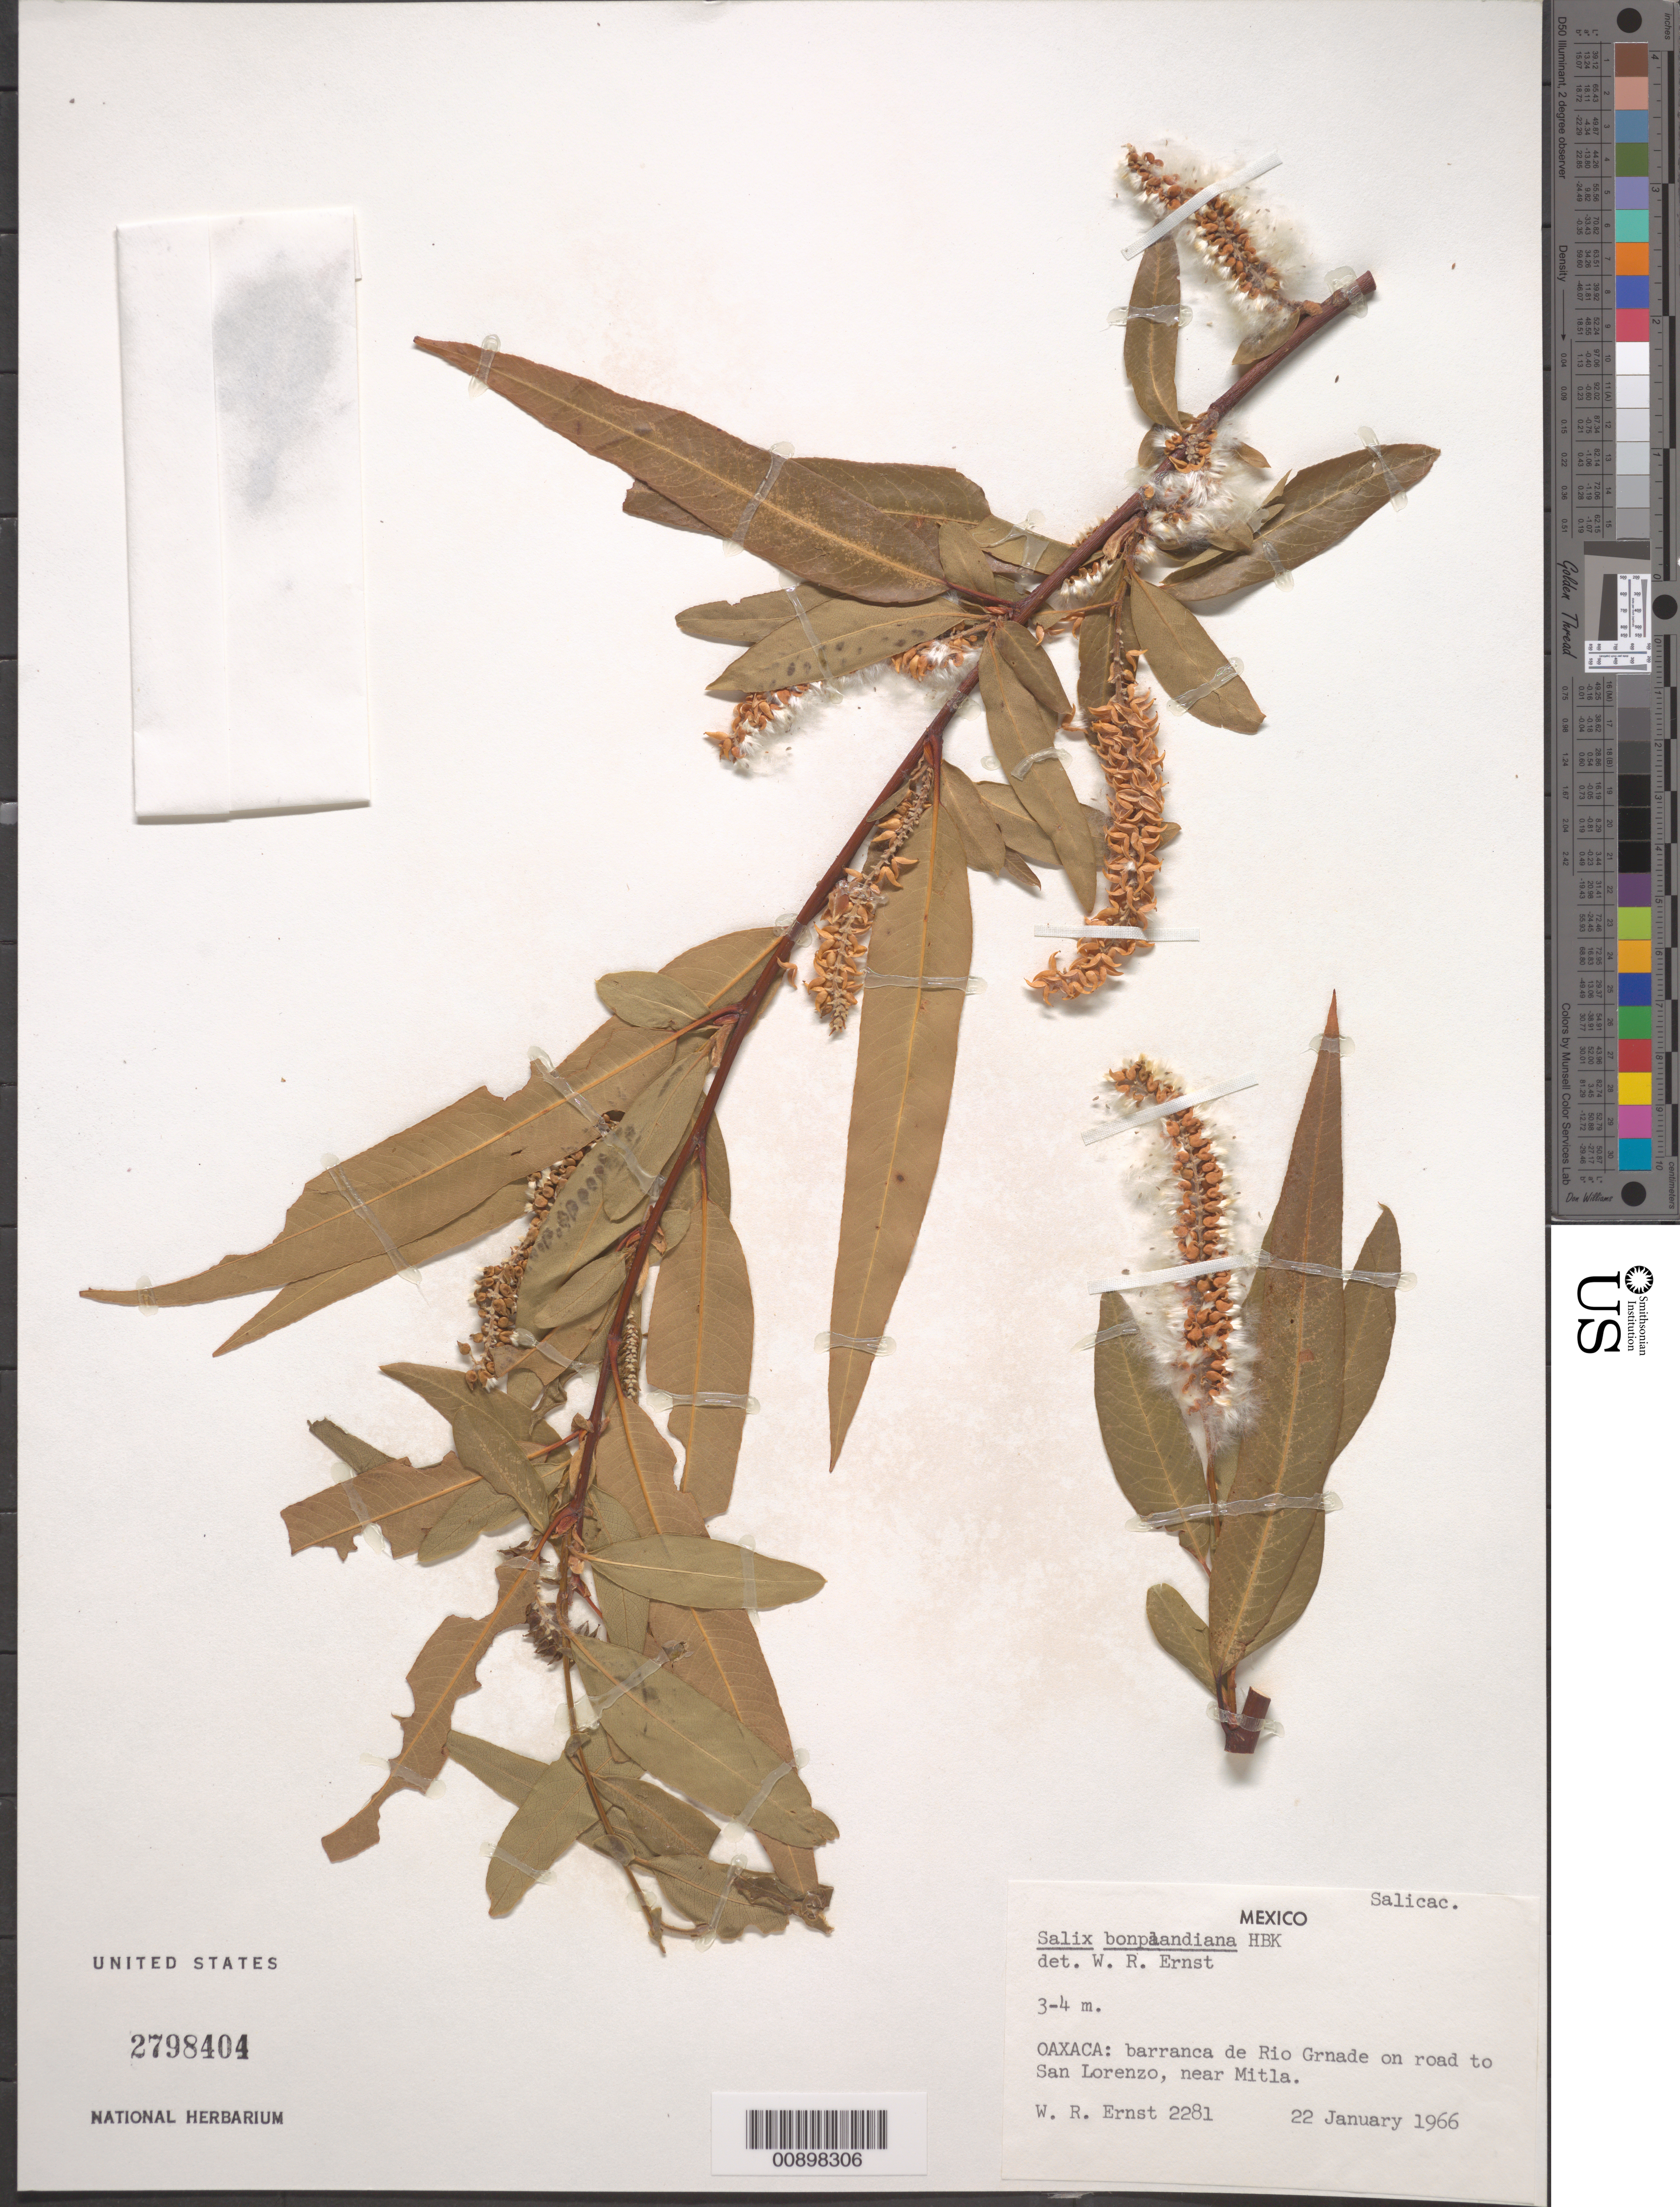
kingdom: Plantae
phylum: Tracheophyta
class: Magnoliopsida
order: Malpighiales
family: Salicaceae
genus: Salix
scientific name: Salix bonplandiana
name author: Kunth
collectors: W. R. Ernst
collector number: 2281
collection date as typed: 22 Jan 1966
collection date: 1966-01-22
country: Mexico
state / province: Oaxaca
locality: Oaxaca: barranca de Río Grande on road to San Lorenzo, near Mitla.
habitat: Barranca.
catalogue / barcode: US 2798404